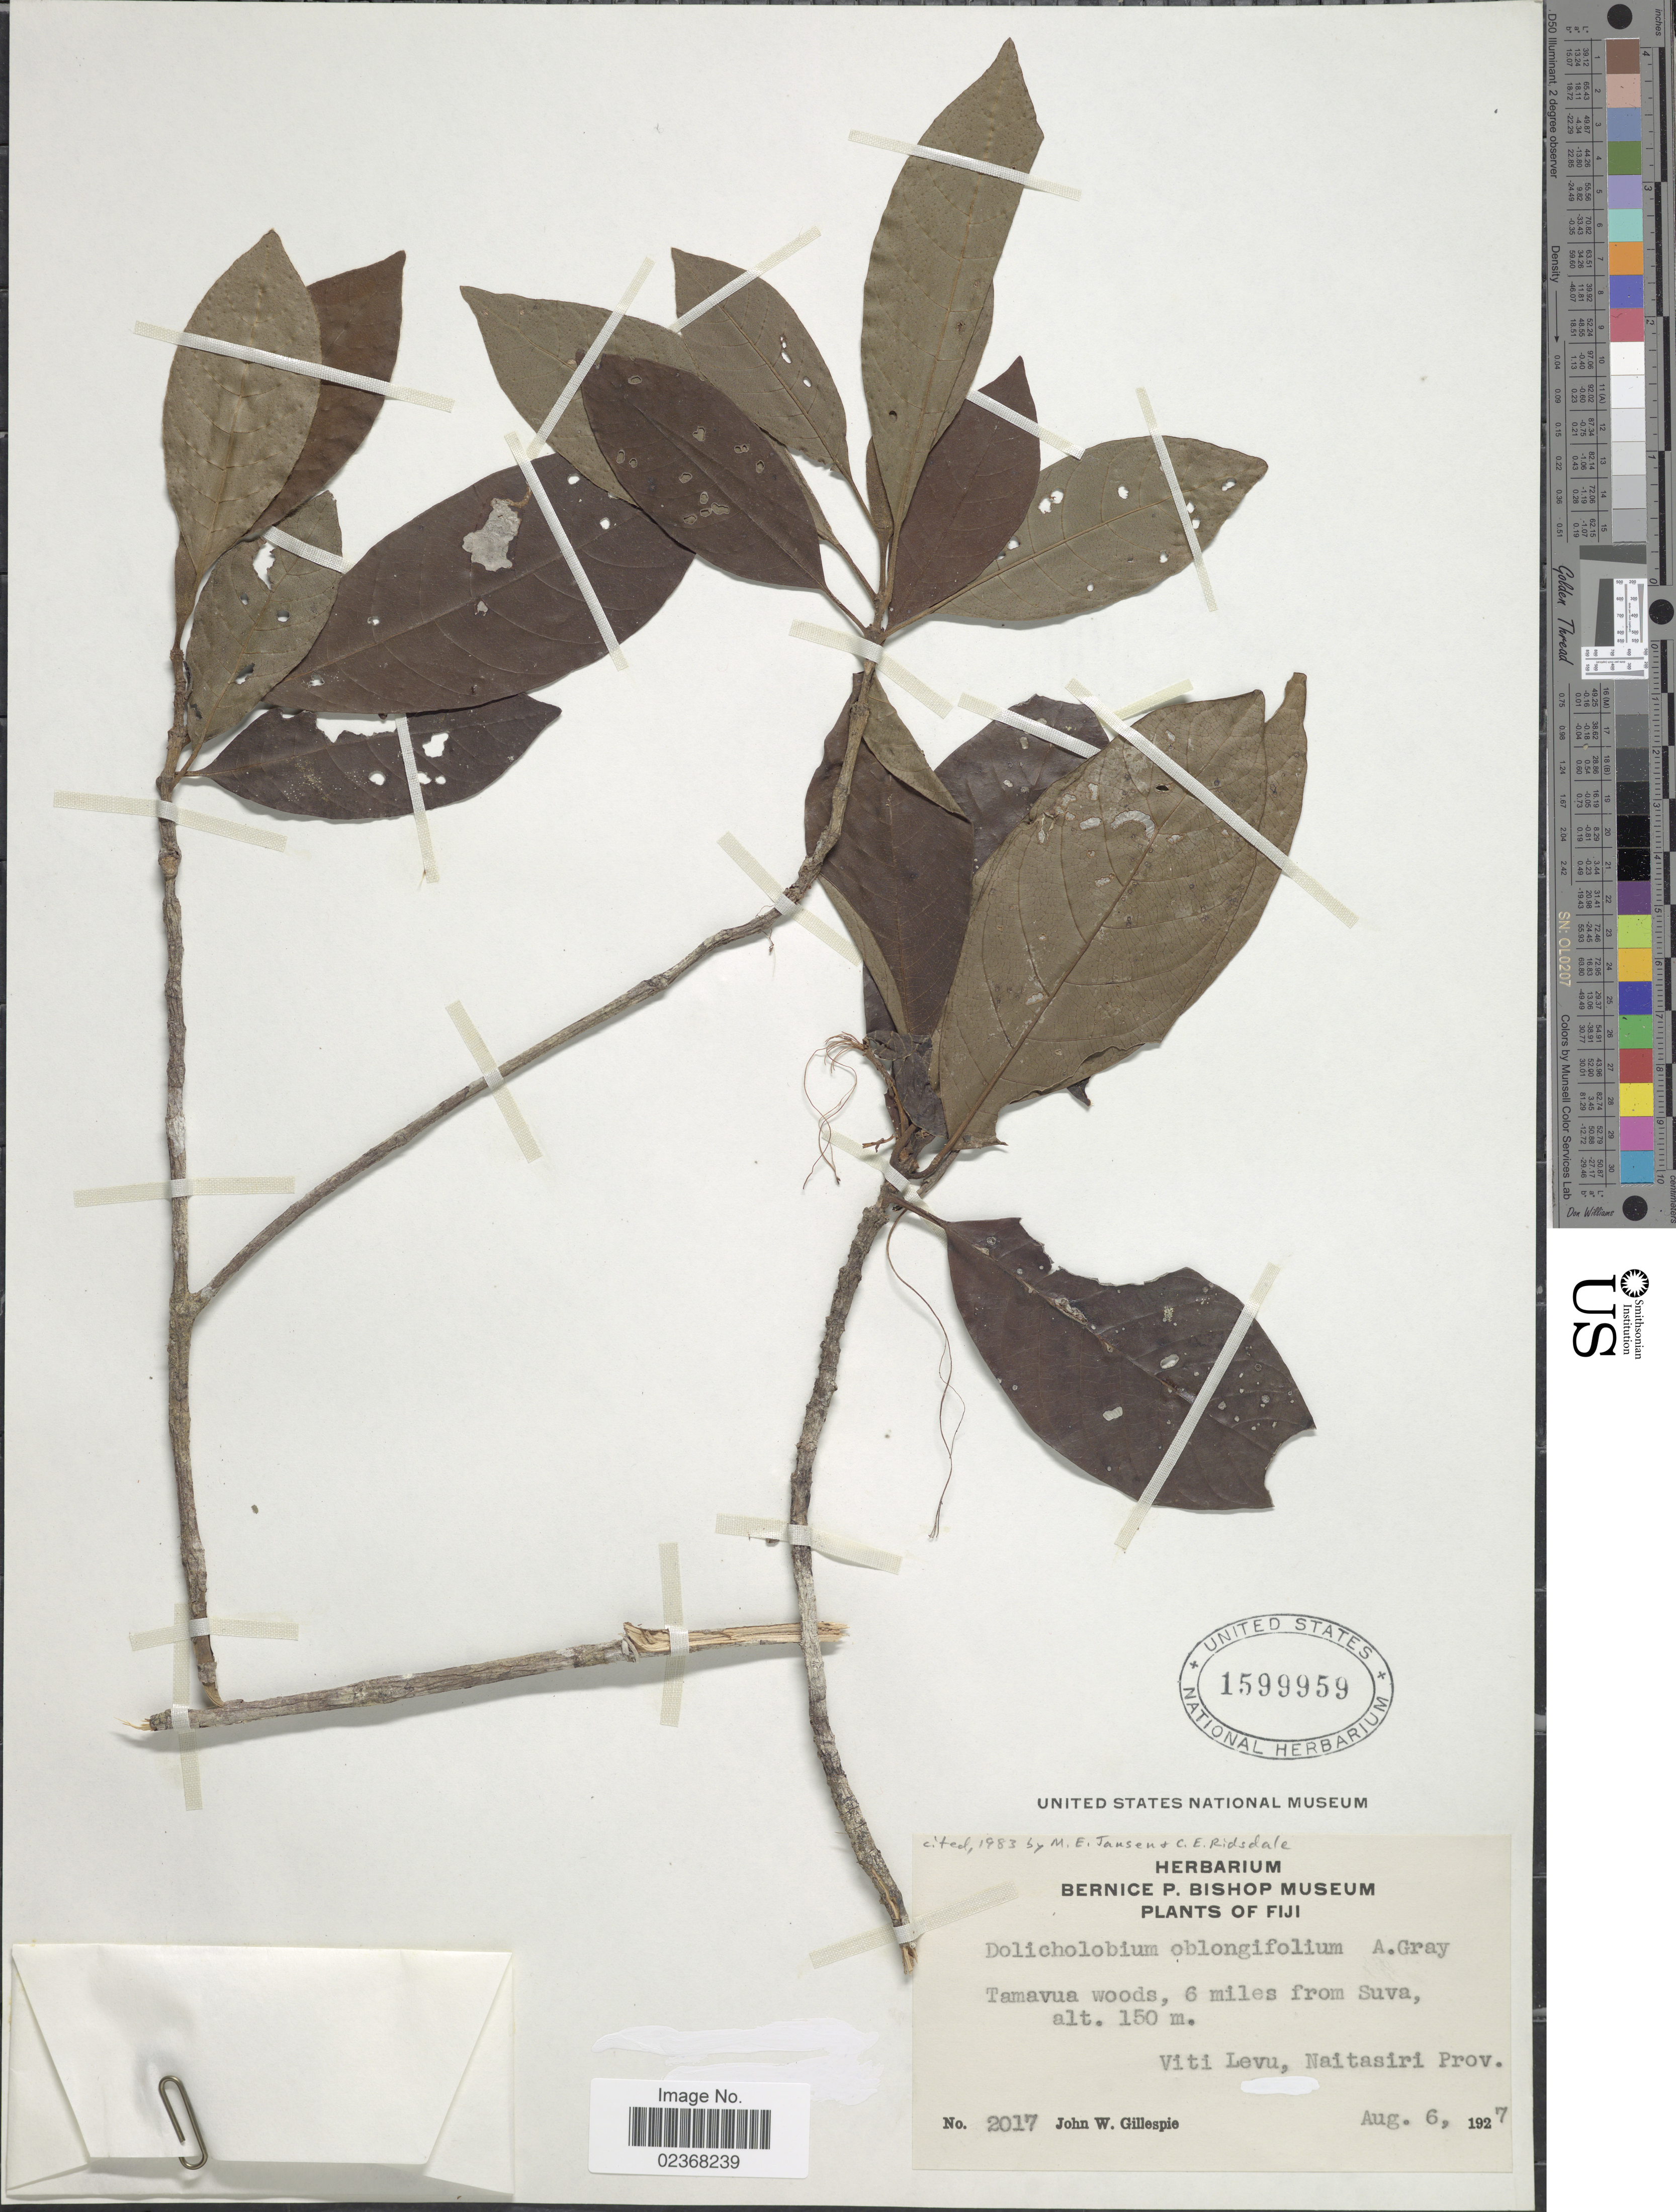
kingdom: Plantae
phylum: Tracheophyta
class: Magnoliopsida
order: Gentianales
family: Rubiaceae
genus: Dolicholobium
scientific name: Dolicholobium oblongifolium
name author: A. Gray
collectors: J. W. Gillespie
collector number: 2017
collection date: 1927-08-06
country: Fiji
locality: Tamavua woods, 6 miles from Suva, Viti levu, Naitasiri Prov.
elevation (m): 150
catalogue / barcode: US 1599959